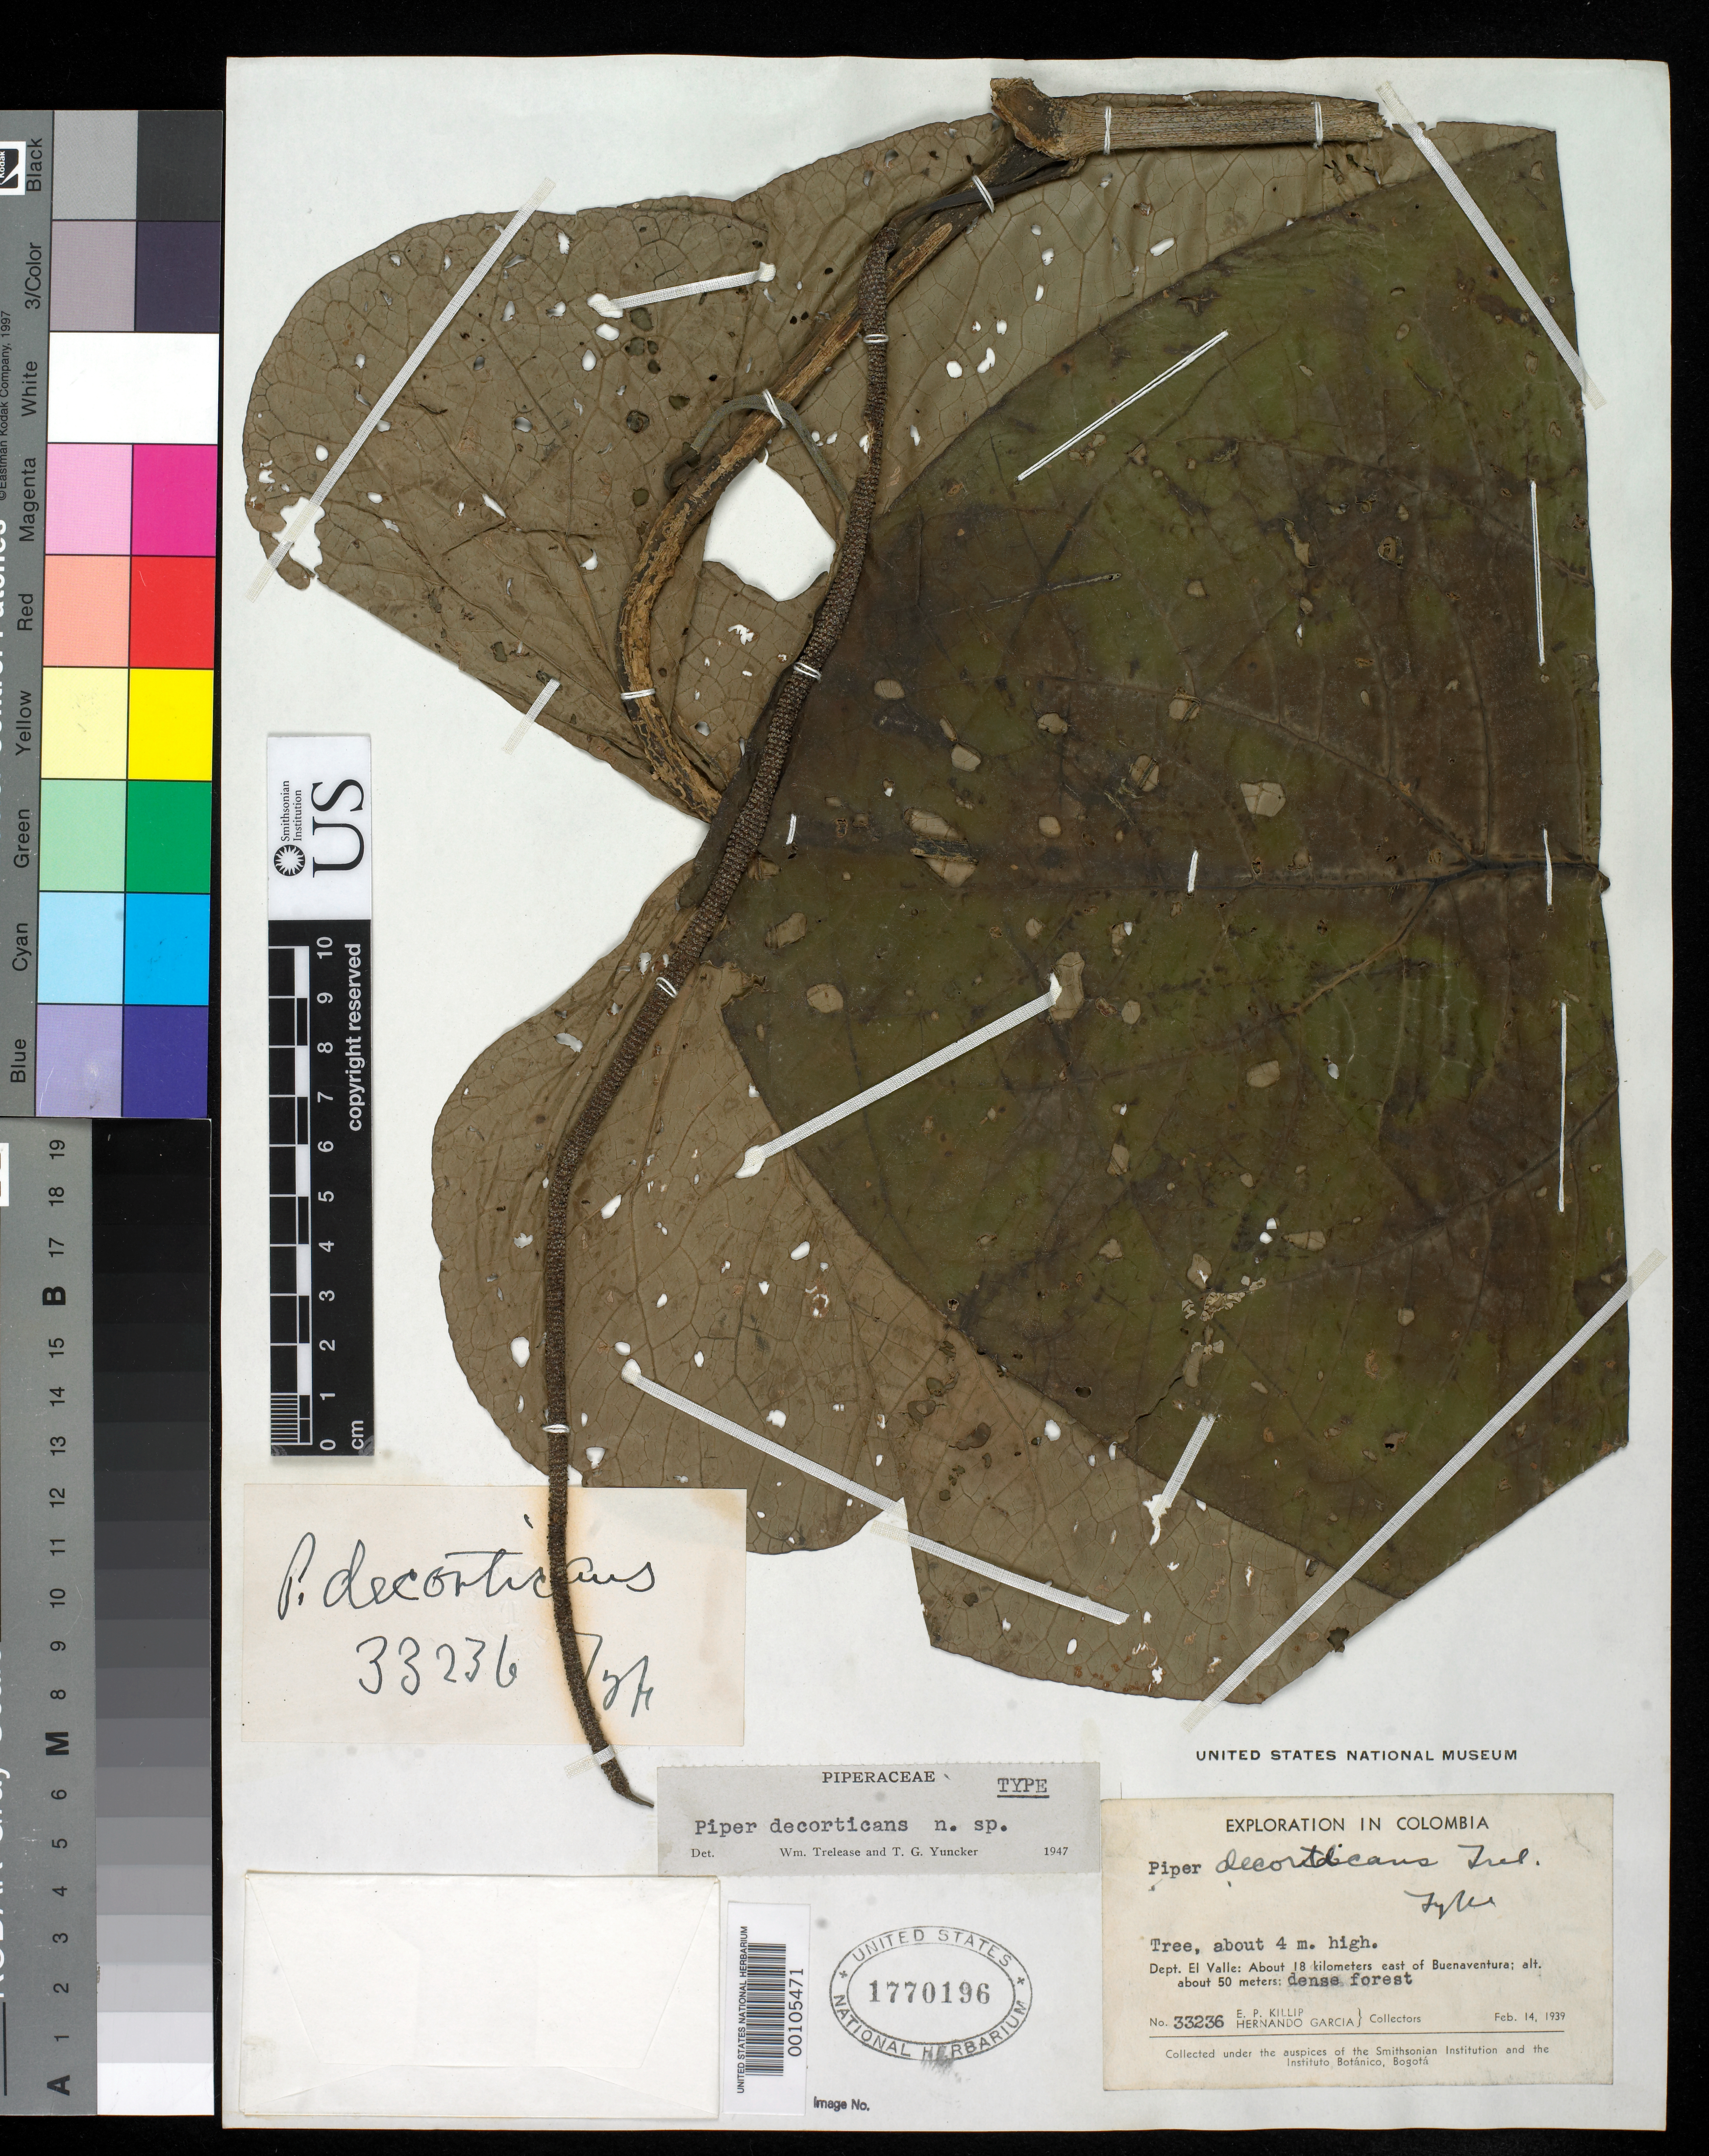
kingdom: Plantae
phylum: Tracheophyta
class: Magnoliopsida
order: Piperales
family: Piperaceae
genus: Piper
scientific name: Piper decorticans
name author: Trel. & Yunck.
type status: Holotype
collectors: E. P. Killip & H. García Barriga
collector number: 33236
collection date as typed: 14 Feb 1939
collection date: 1939-02-14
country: Colombia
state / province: Valle del Cauca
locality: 18 km. E of Buena Ventura.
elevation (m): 50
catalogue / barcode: US 1770196